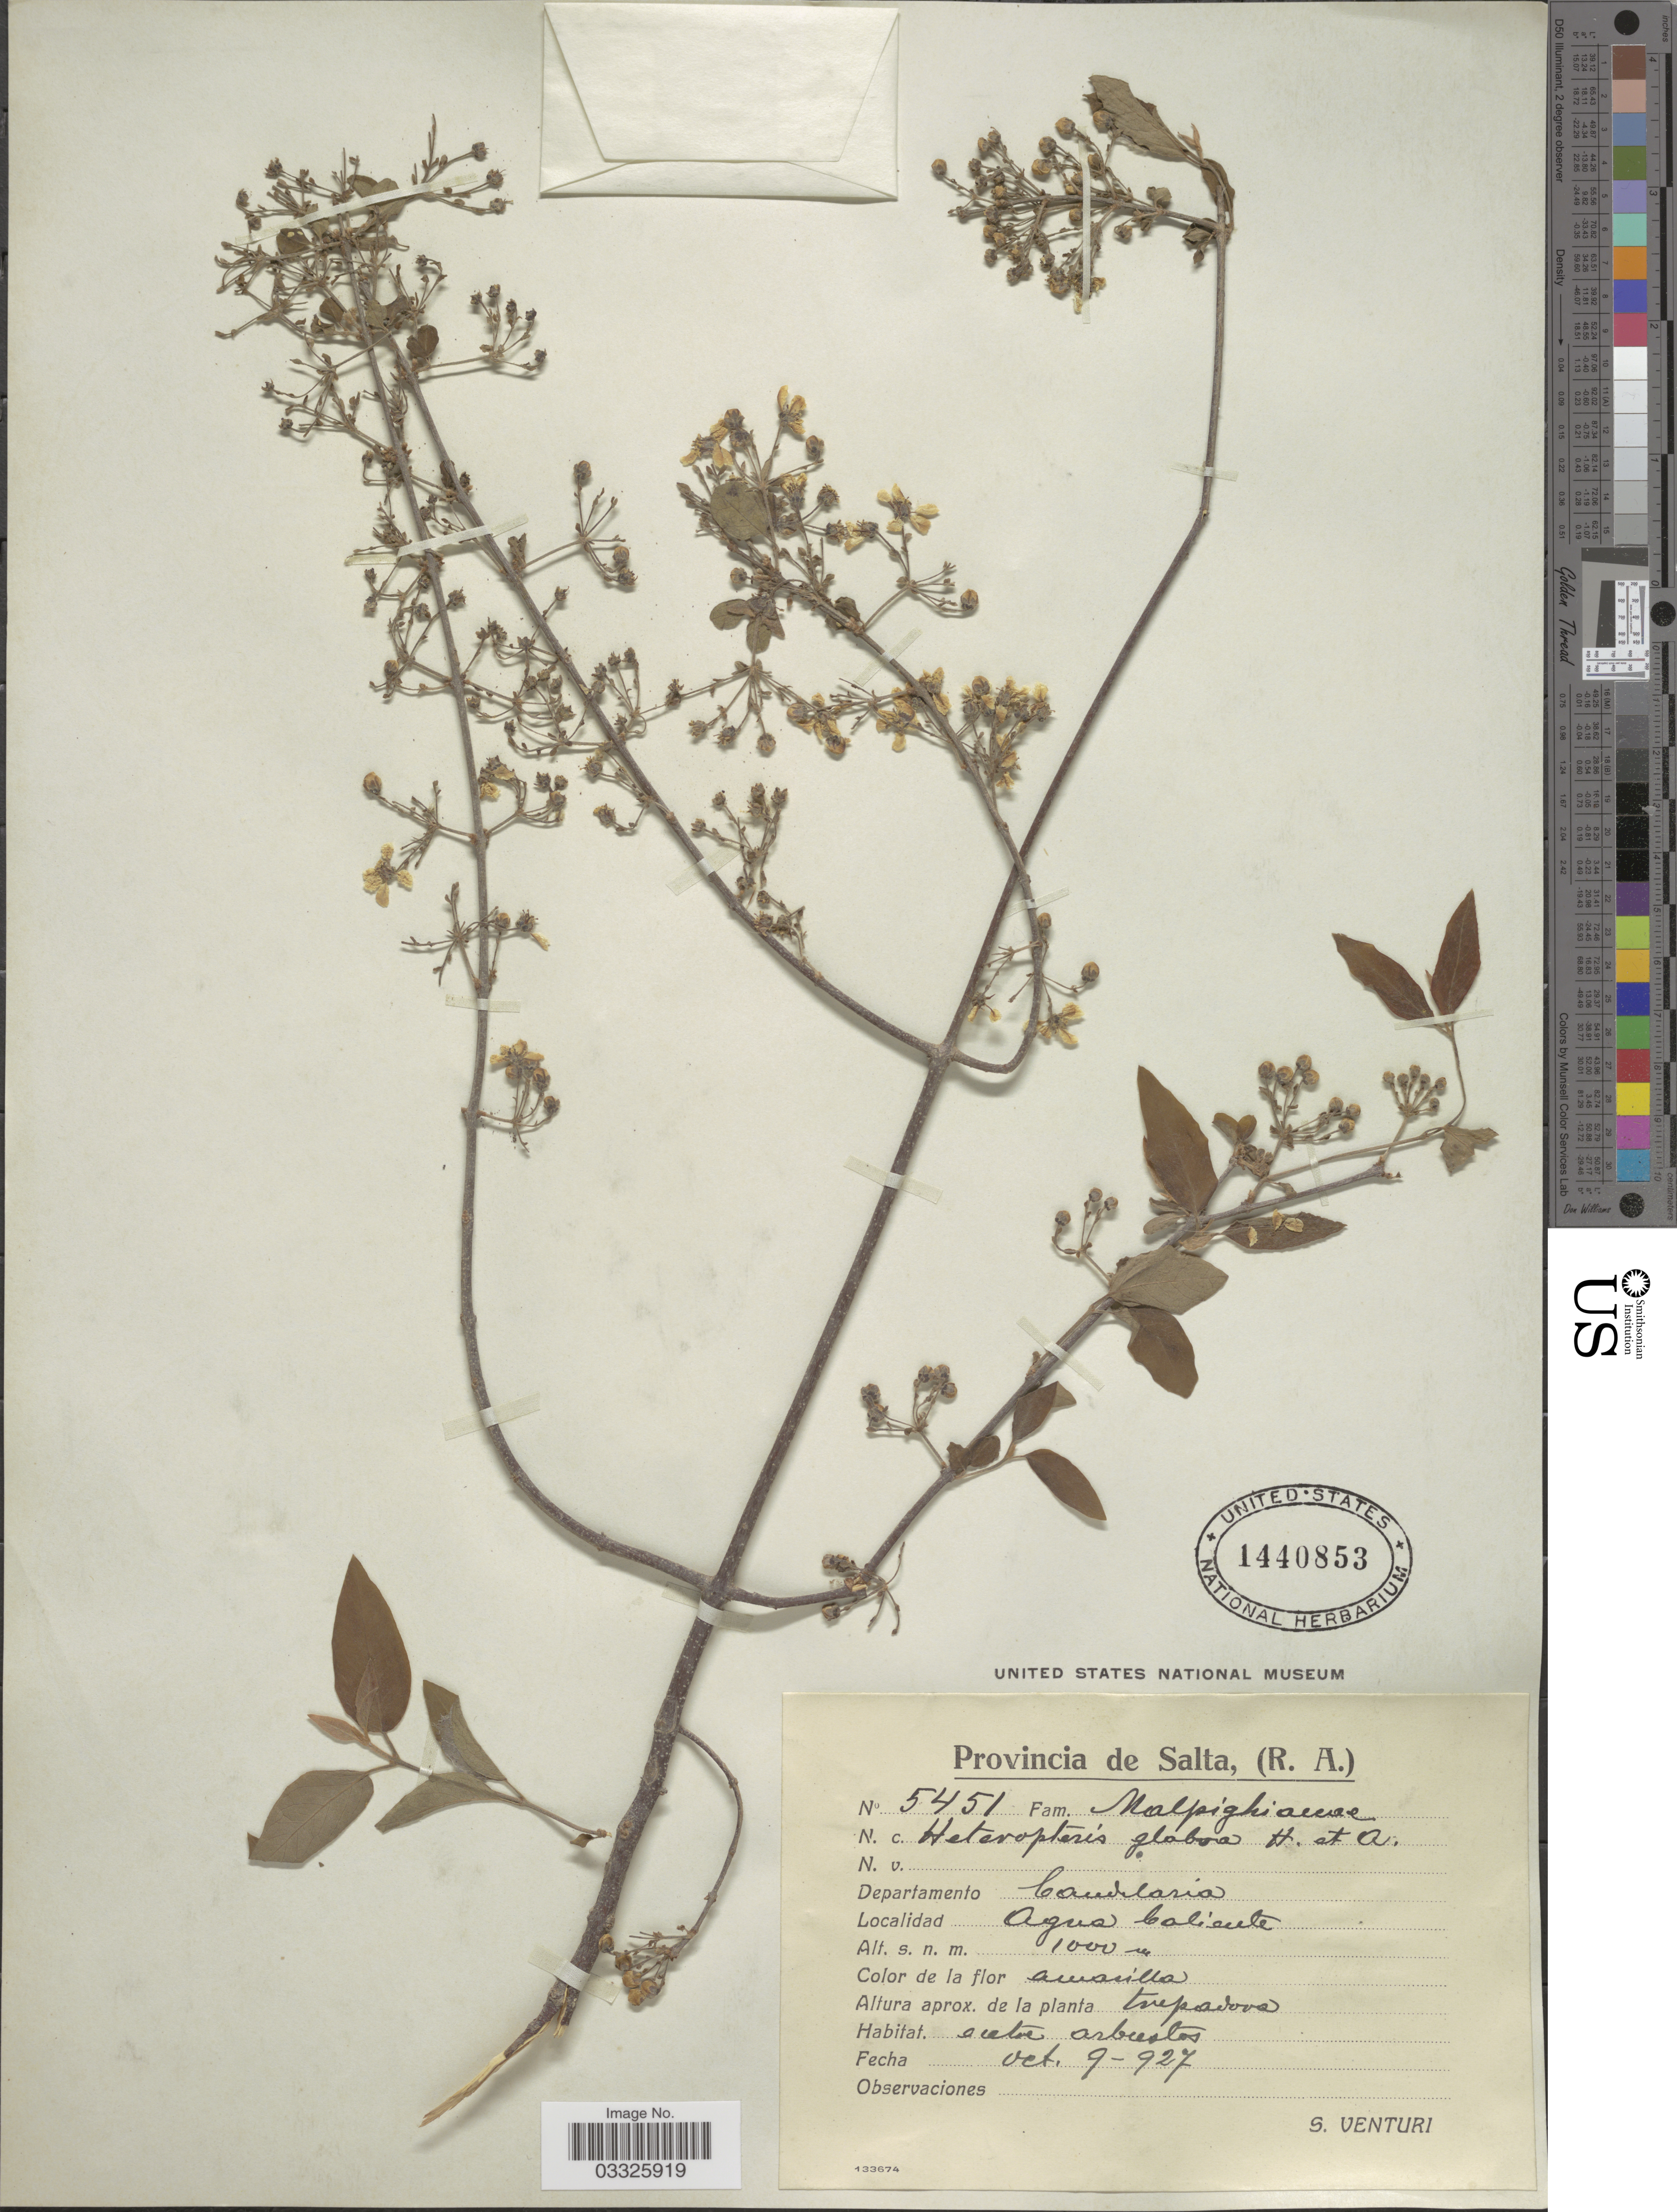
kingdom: Plantae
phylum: Tracheophyta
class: Magnoliopsida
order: Malpighiales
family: Malpighiaceae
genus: Heteropterys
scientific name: Heteropterys glabra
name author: Hook. & Arn.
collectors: S. Venturi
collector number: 5451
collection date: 1927-10-09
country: Argentina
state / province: Salta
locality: Departamento Candelaria. Agua Caliente.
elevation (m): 1000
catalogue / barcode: US 1440853